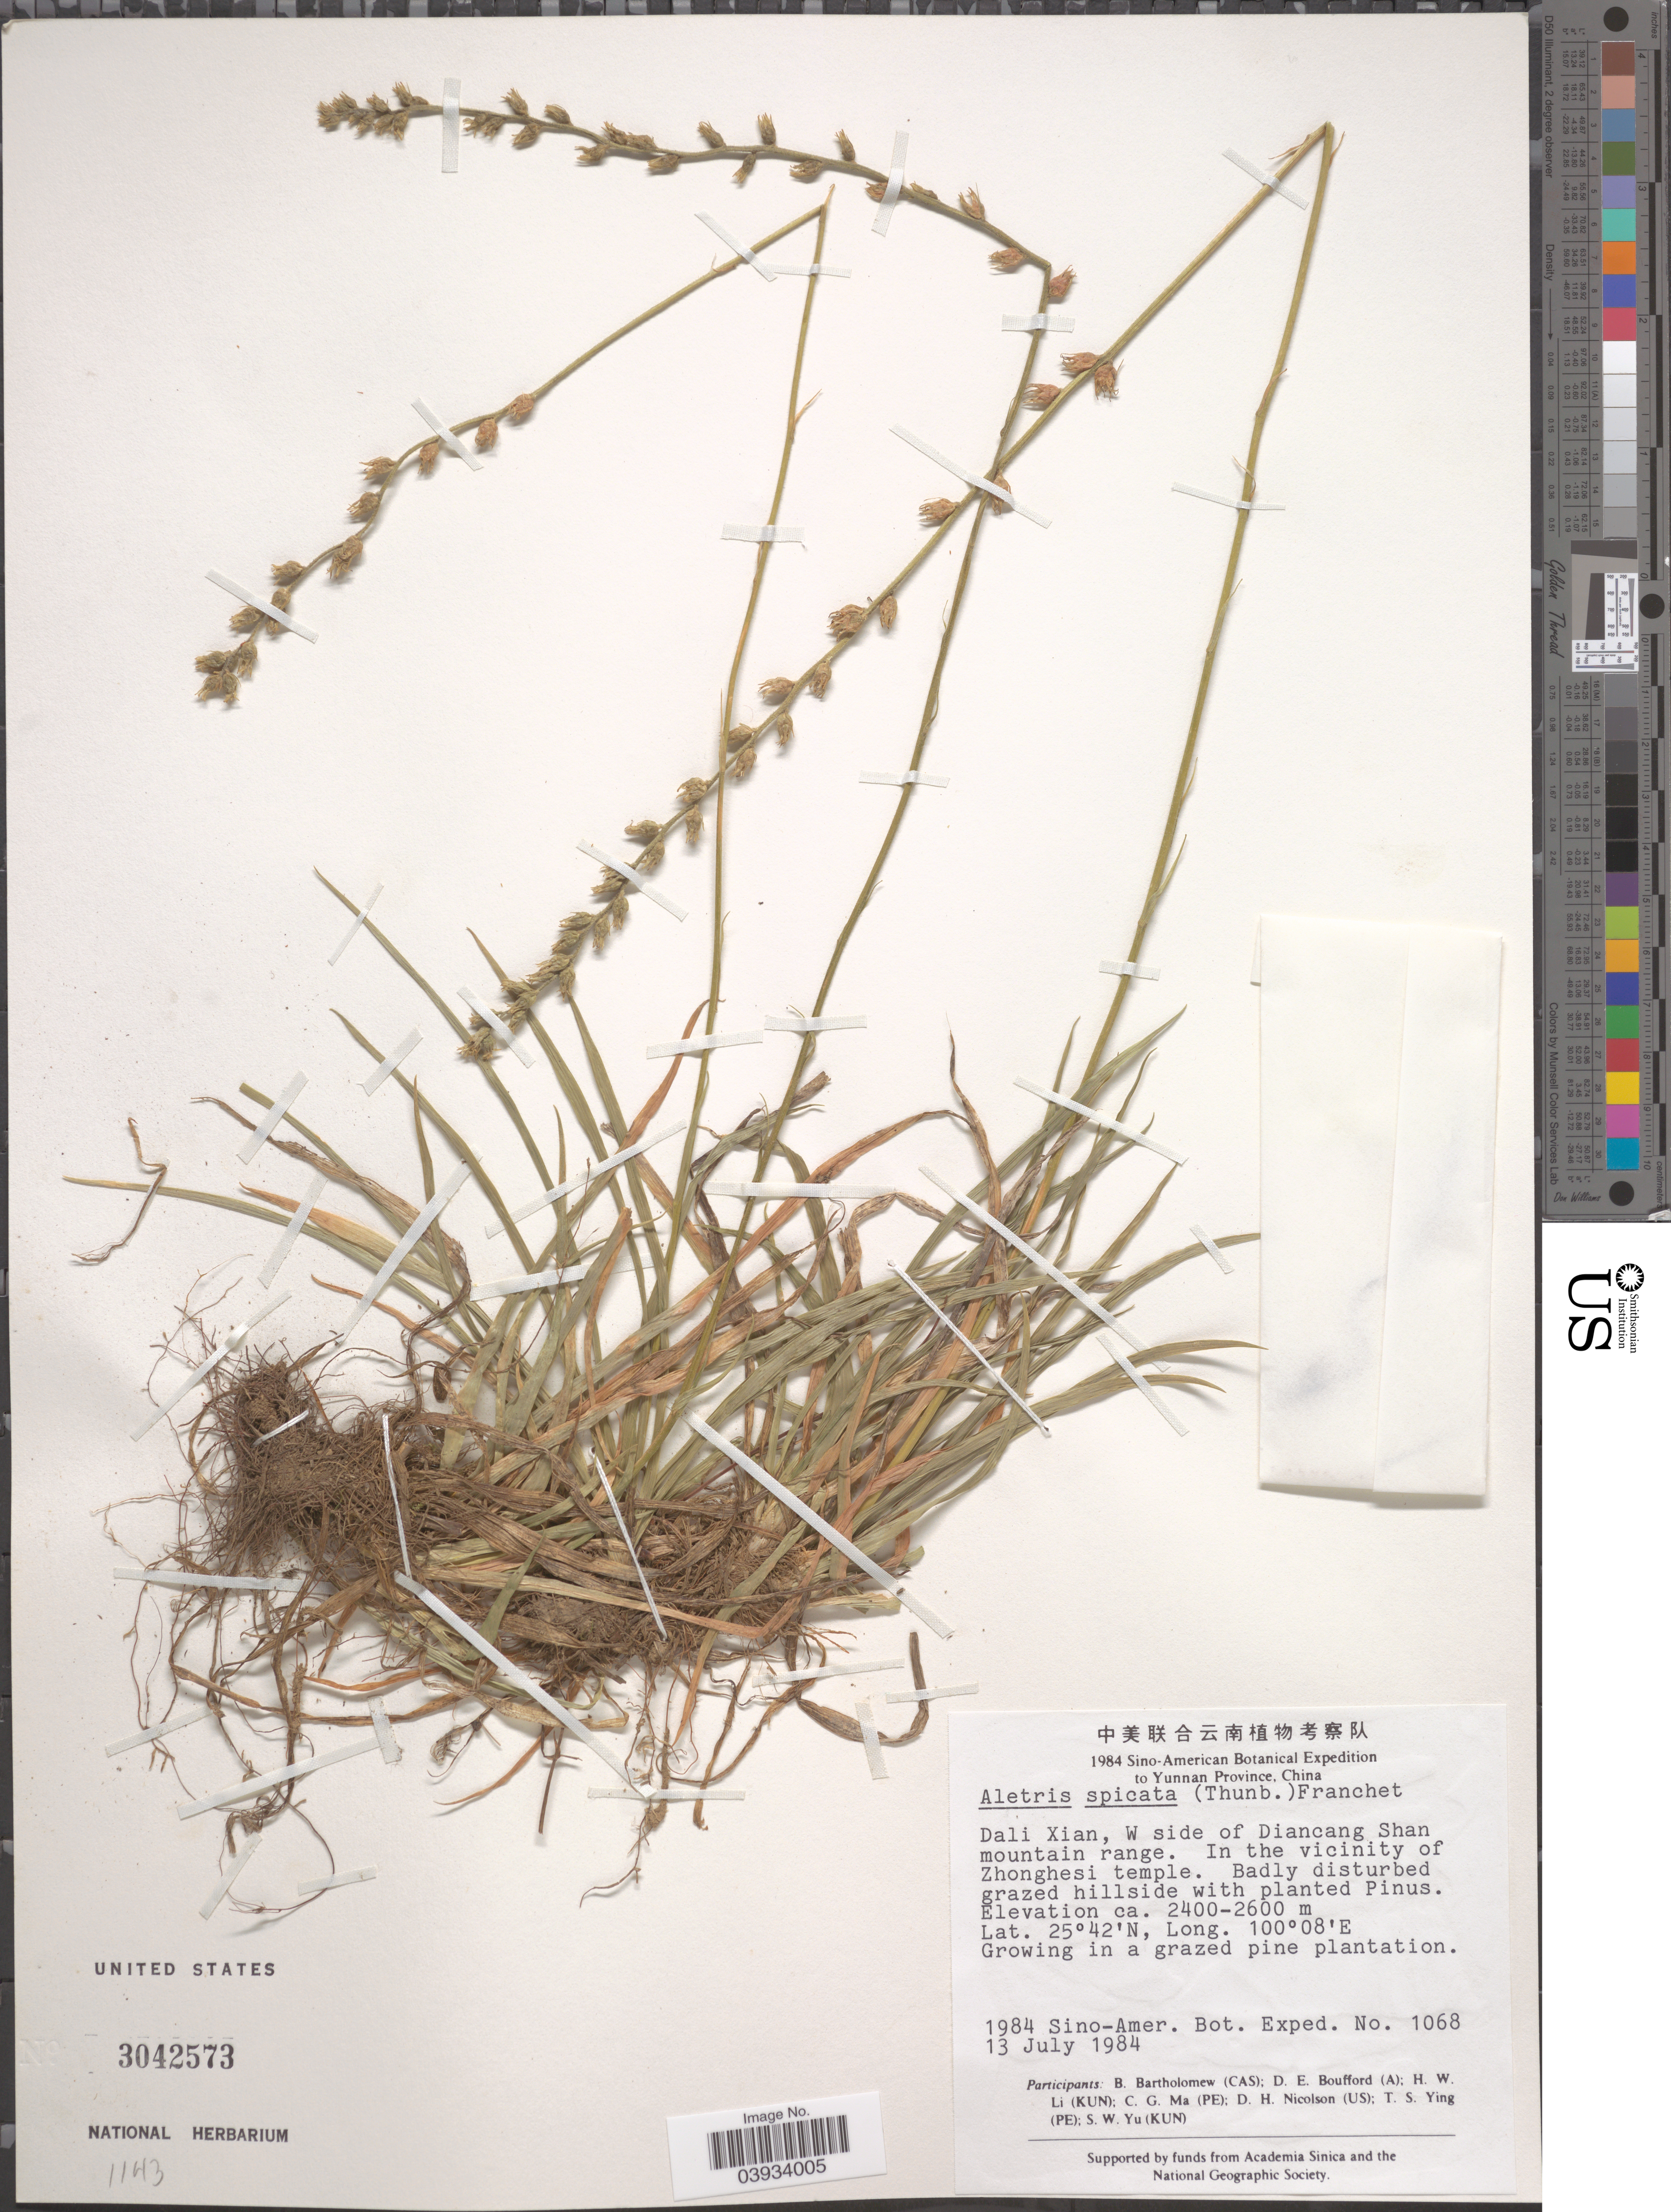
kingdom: Plantae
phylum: Tracheophyta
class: Liliopsida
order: Dioscoreales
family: Nartheciaceae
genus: Aletris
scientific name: Aletris spicata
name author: (Thunb.) Franch.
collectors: B. Bartholomew, D. E. Boufford, H. W. Li, C. Ma & et al.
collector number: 1068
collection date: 1984-07-13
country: China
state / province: Yunnan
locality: Dali Xian, W side of Diancang Shan mountain range. In the vicinity of Zhonghesi temple.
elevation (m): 2400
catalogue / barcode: US 3042573